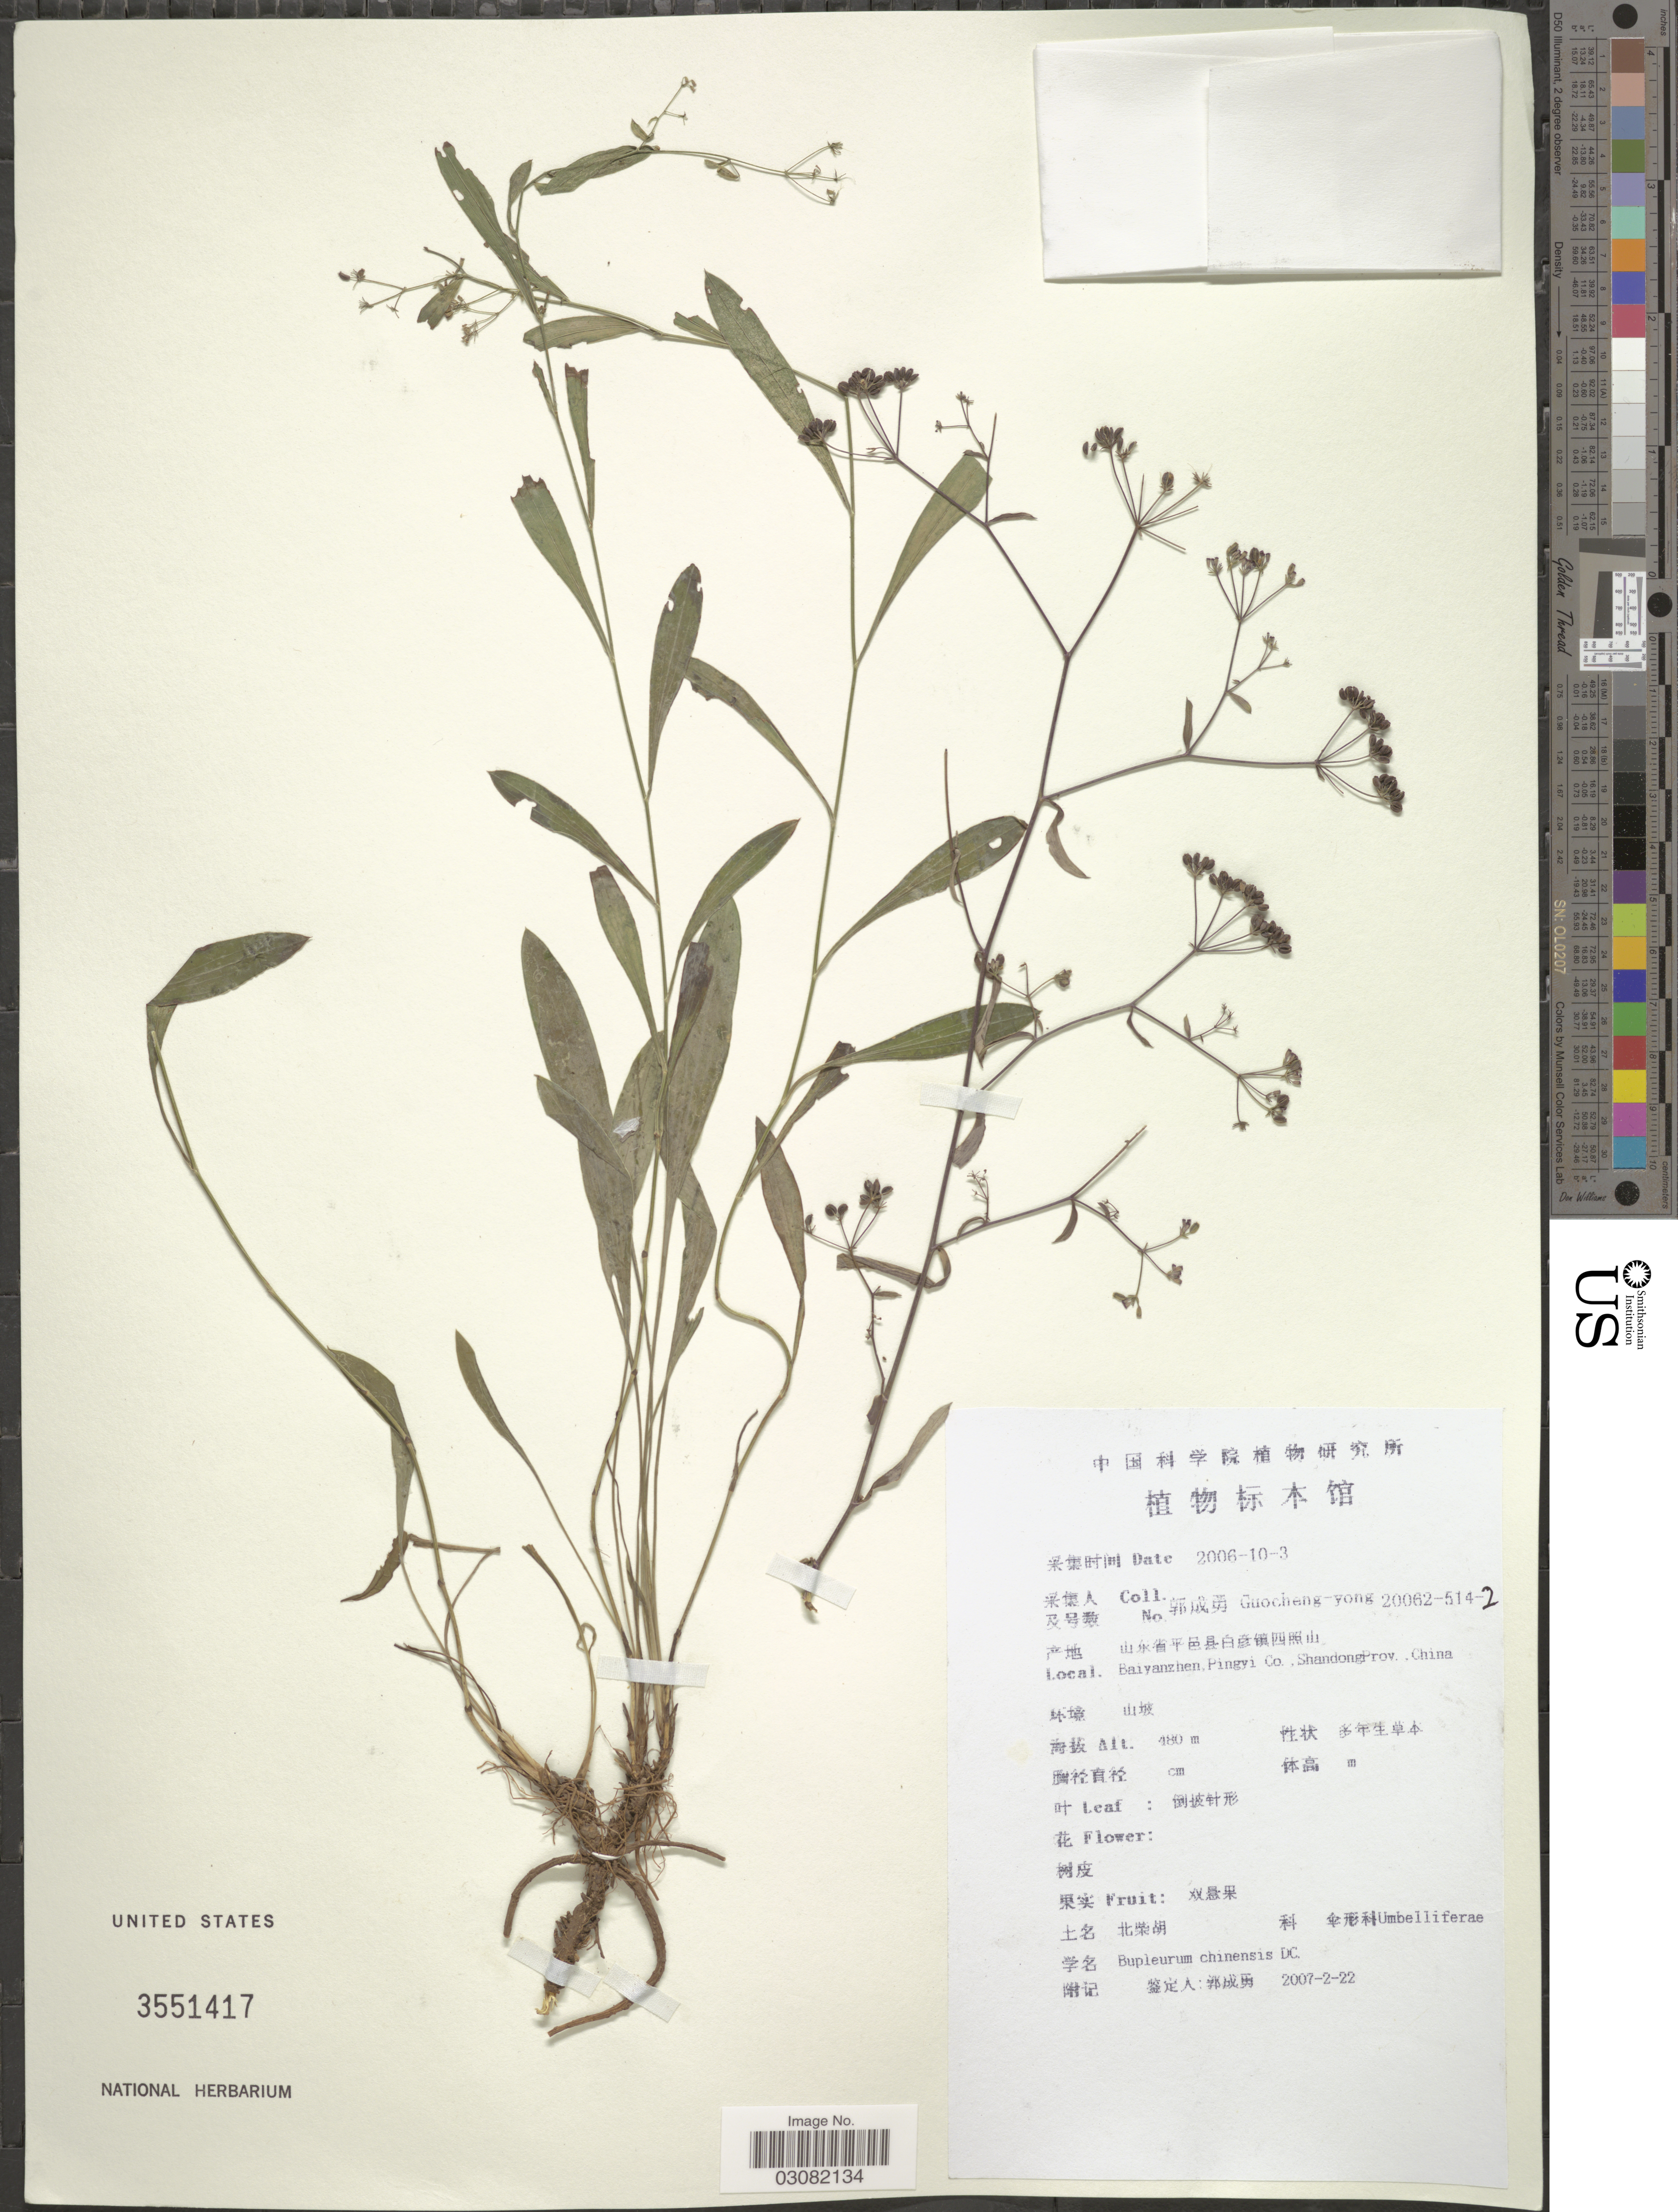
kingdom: Plantae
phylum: Tracheophyta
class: Magnoliopsida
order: Apiales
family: Apiaceae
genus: Bupleurum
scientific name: Bupleurum chinense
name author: DC.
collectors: Guo cheng-yong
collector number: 20062-514-2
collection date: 2006-10-03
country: China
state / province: Shandong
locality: Baiyanzhen, Pingyi Co., Shandong Prov.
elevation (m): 480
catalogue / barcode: US 3551417